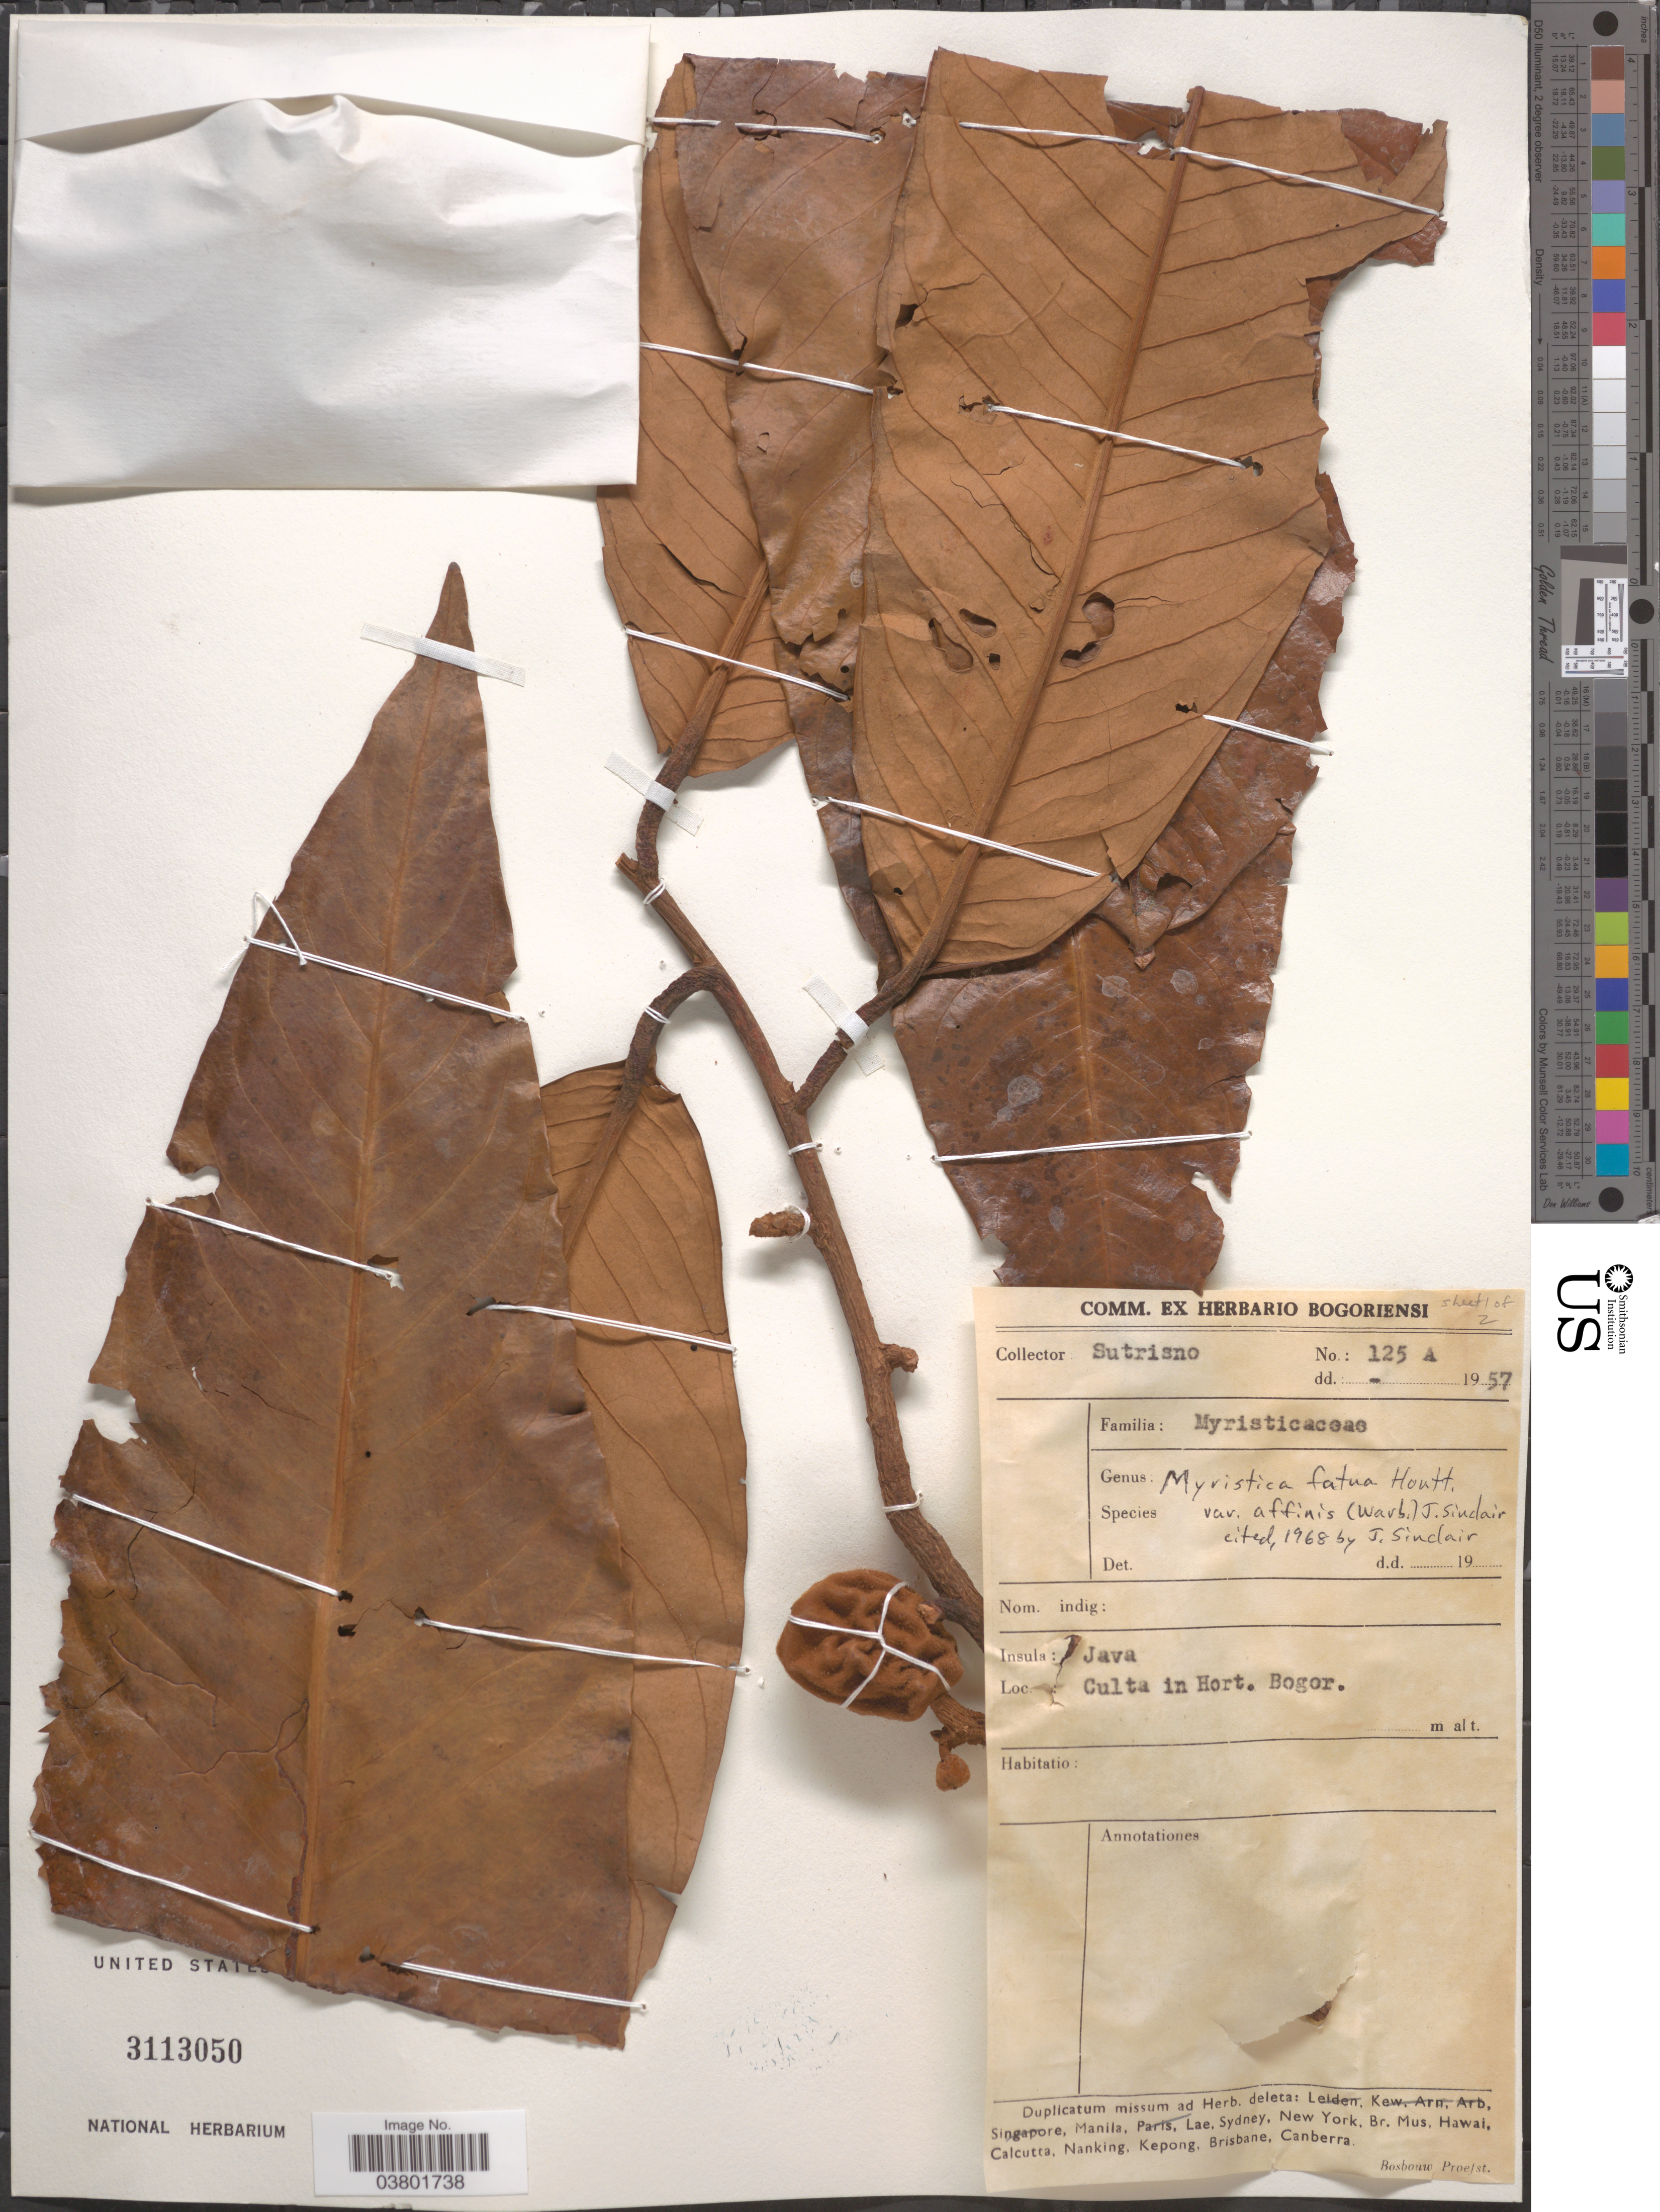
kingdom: Plantae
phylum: Tracheophyta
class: Magnoliopsida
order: Magnoliales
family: Myristicaceae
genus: Myristica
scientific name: Myristica fatua var. affinis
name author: (Warb.) J. Sinclair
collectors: P. Sutrisno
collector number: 125A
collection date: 1957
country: Indonesia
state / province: Java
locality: Insula: Java. Culta in Hort. Bogor.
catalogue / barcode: US 3113050